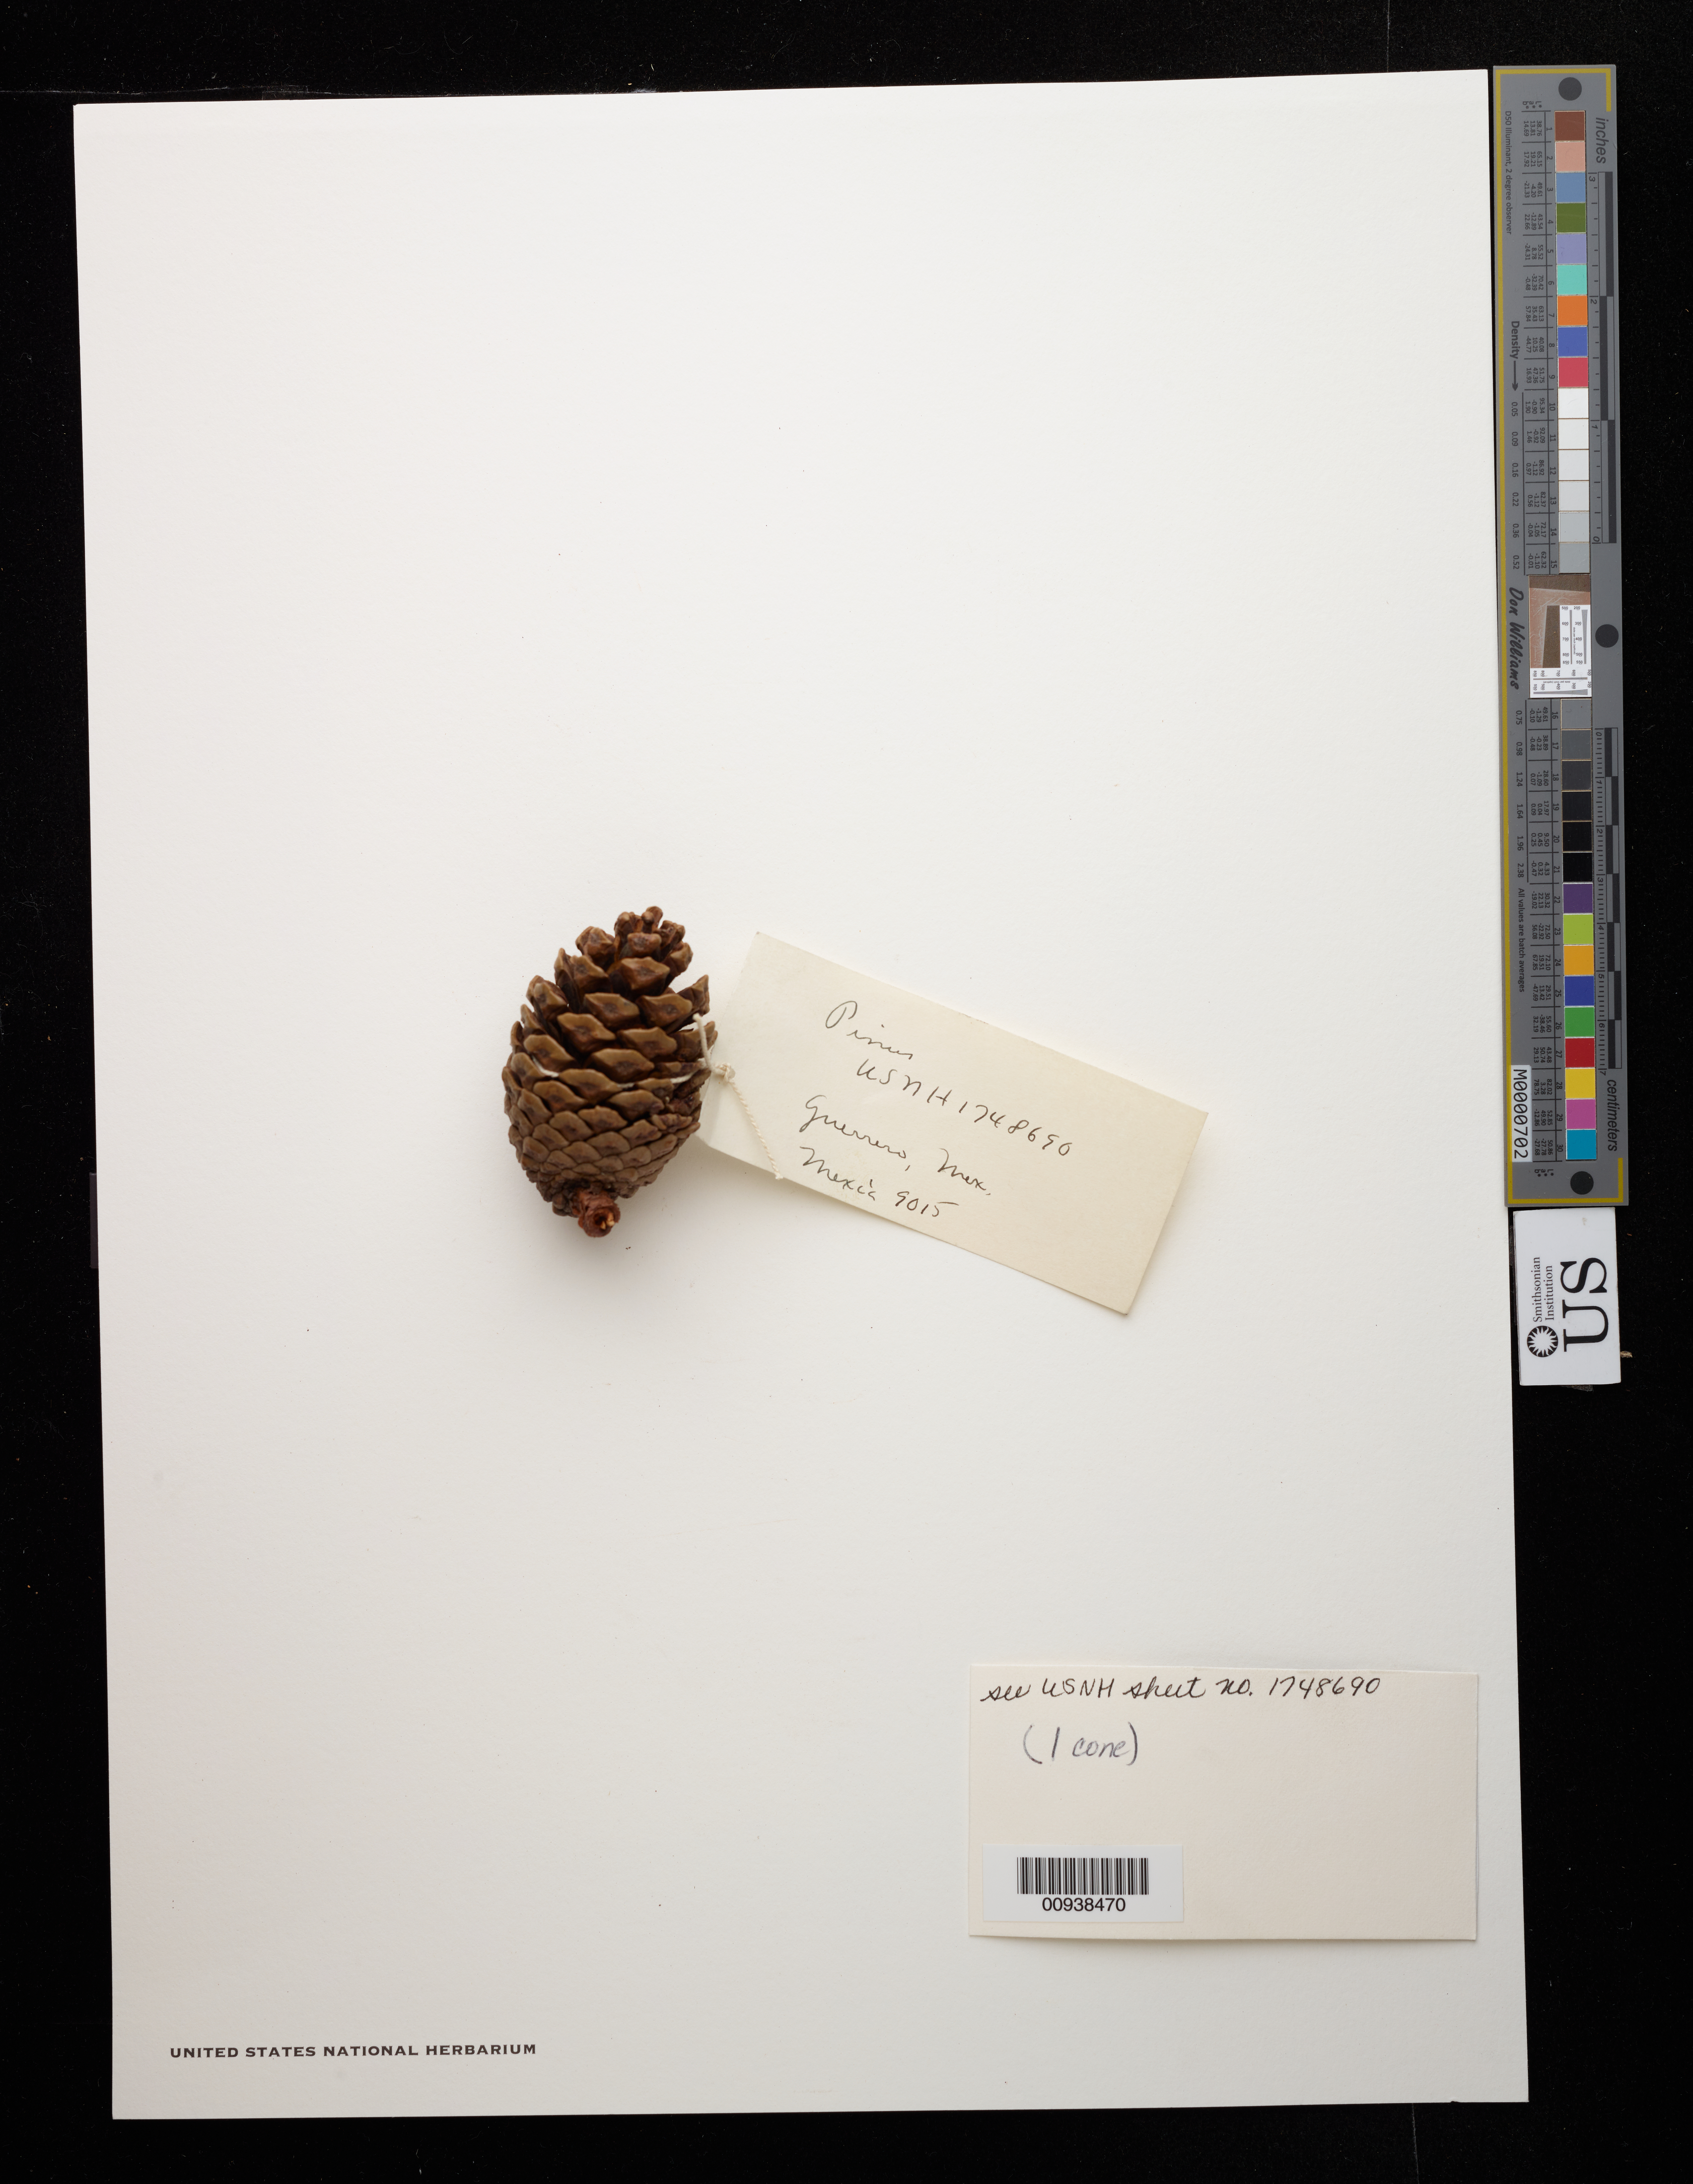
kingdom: Plantae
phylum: Tracheophyta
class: Pinopsida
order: Pinales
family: Pinaceae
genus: Pinus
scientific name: Pinus sp.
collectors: B. Fernow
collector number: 159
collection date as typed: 01 Sep 1906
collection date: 1906-09-01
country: Cuba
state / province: Santiago de Cuba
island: Cuba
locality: Hills Buaua River basin, Oriente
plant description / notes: In a bag with another bulky pinecone specimen.